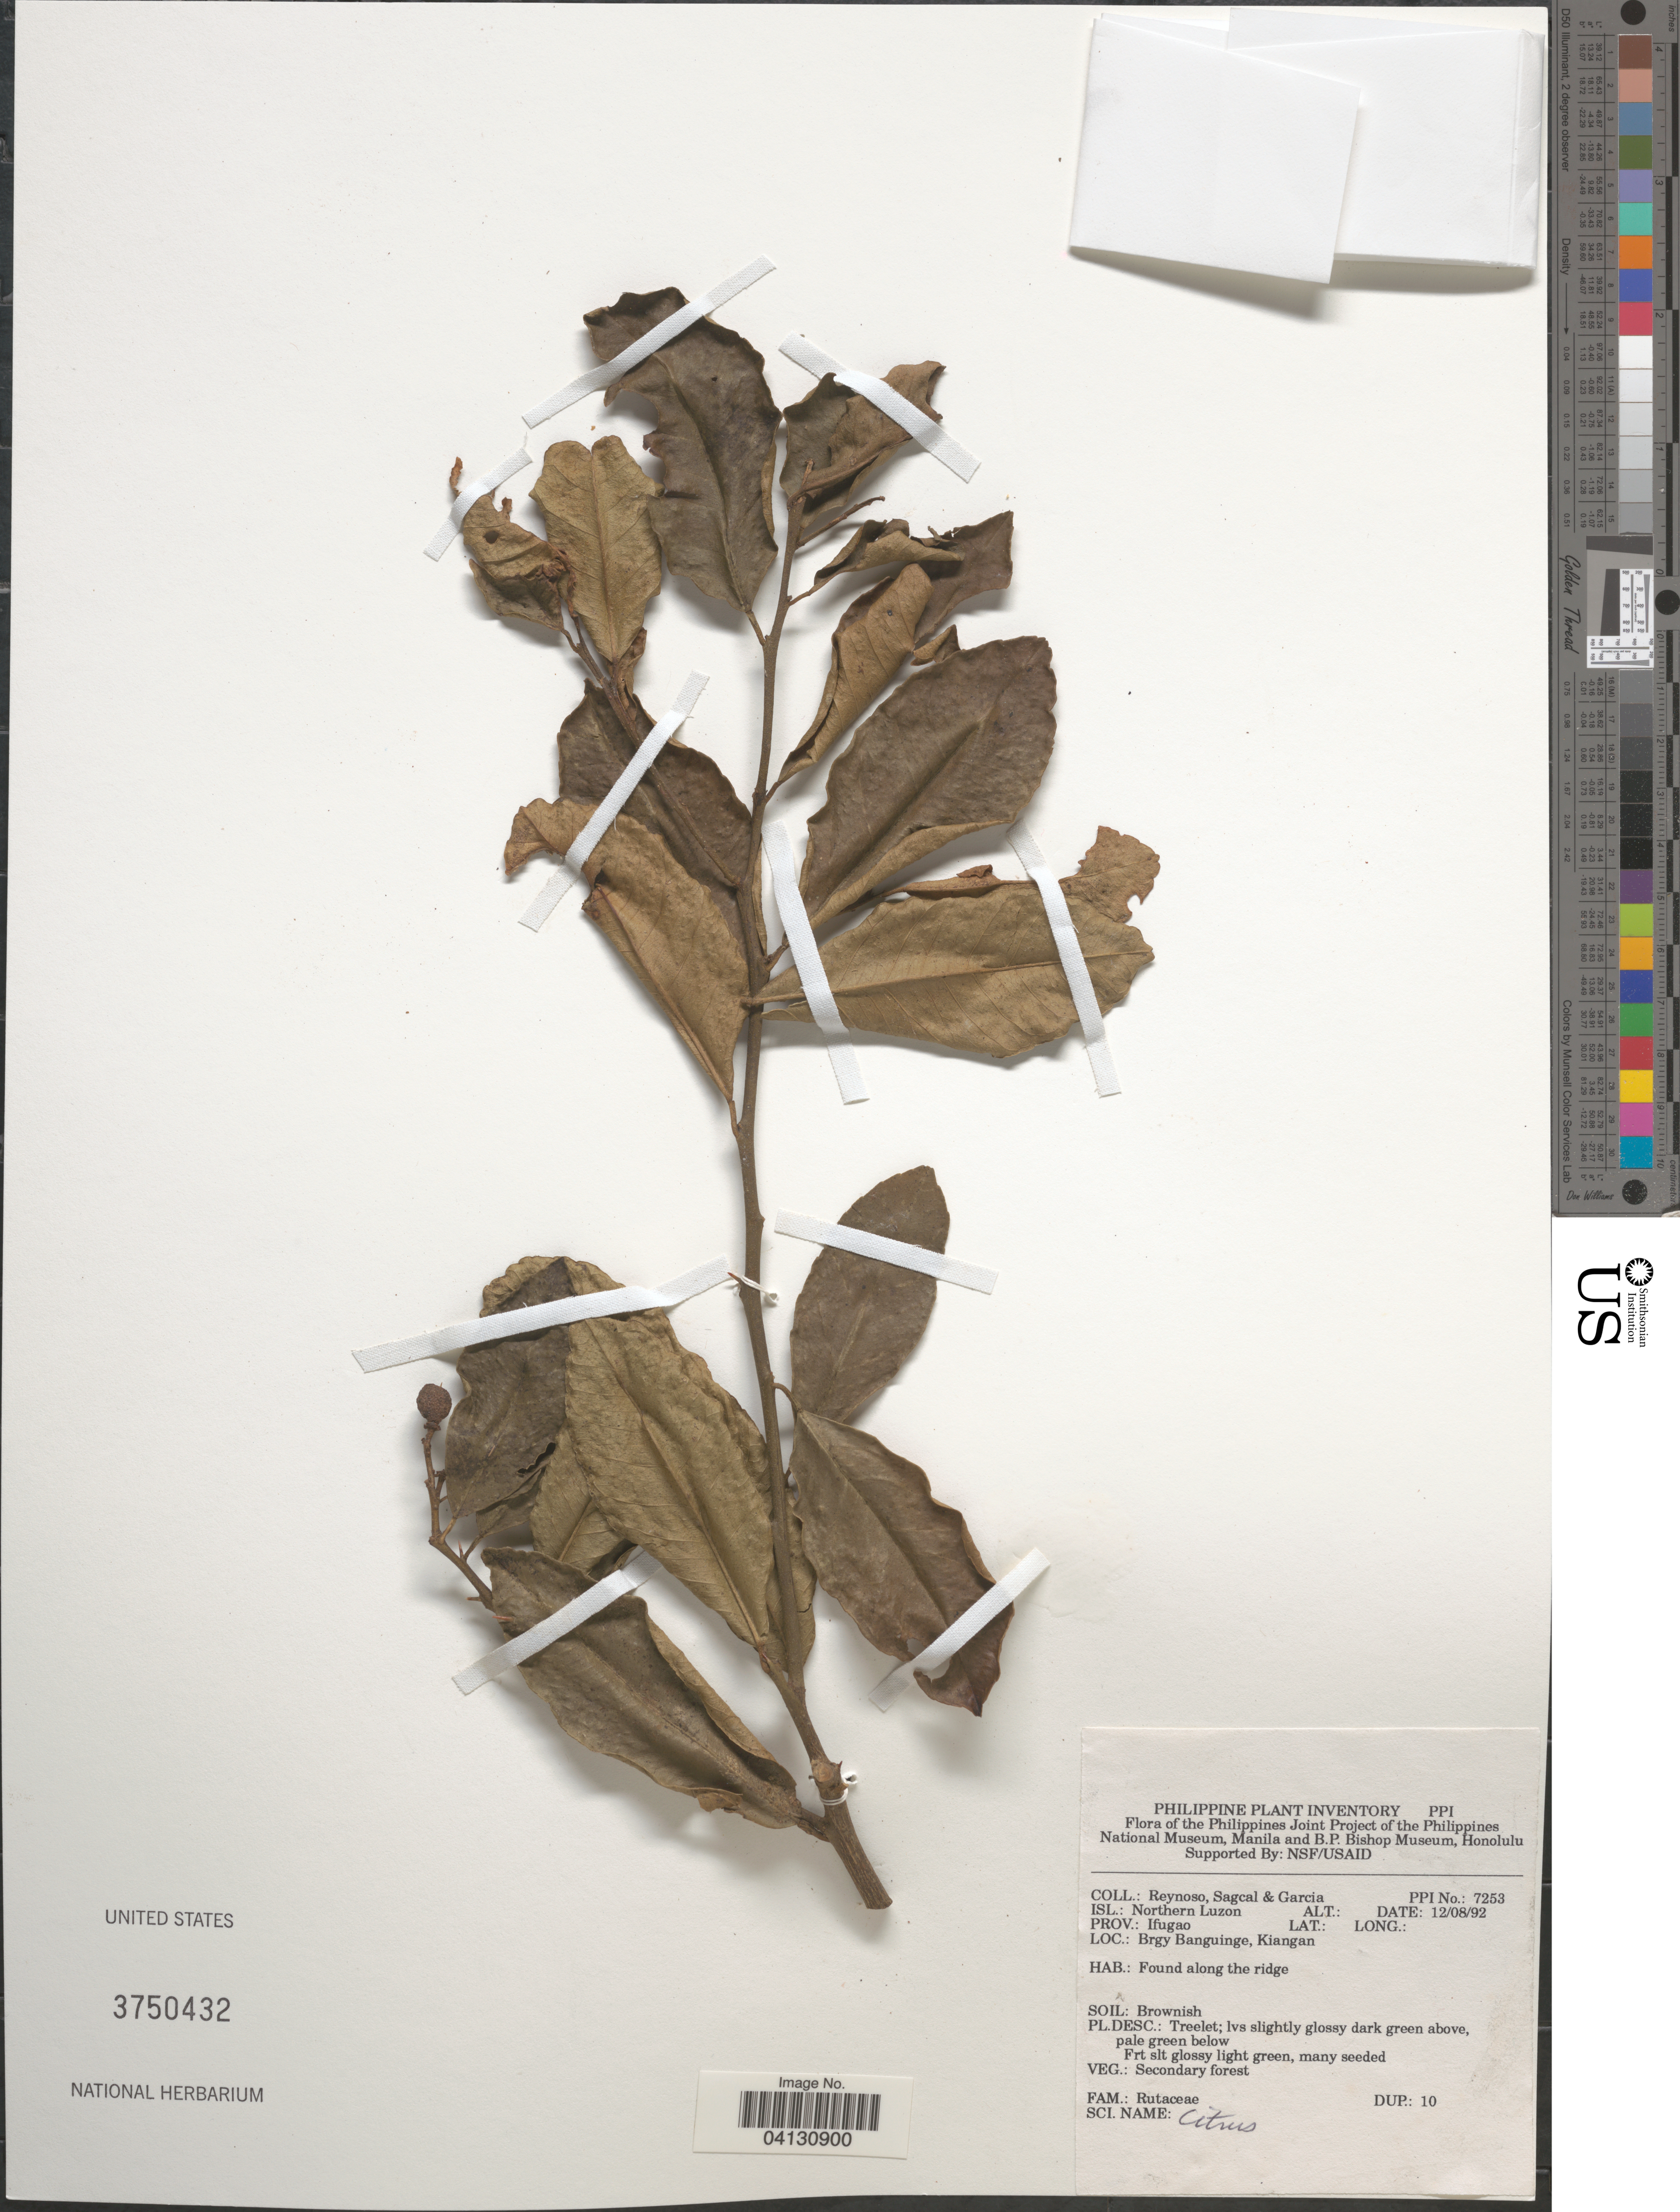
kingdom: Plantae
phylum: Tracheophyta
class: Magnoliopsida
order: Sapindales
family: Rutaceae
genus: Citrus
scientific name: Citrus sp.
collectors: E. Reynoso, E. Sagcal & H. Garcia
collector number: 7253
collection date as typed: Transcribed d/m/y: 12/8/92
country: Philippines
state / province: Cordillera (Administrative Region)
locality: Isl.: Northern Luzon. Prov.: Ifugao. Brgy Banguinge, Kiangan.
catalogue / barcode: US 3750432